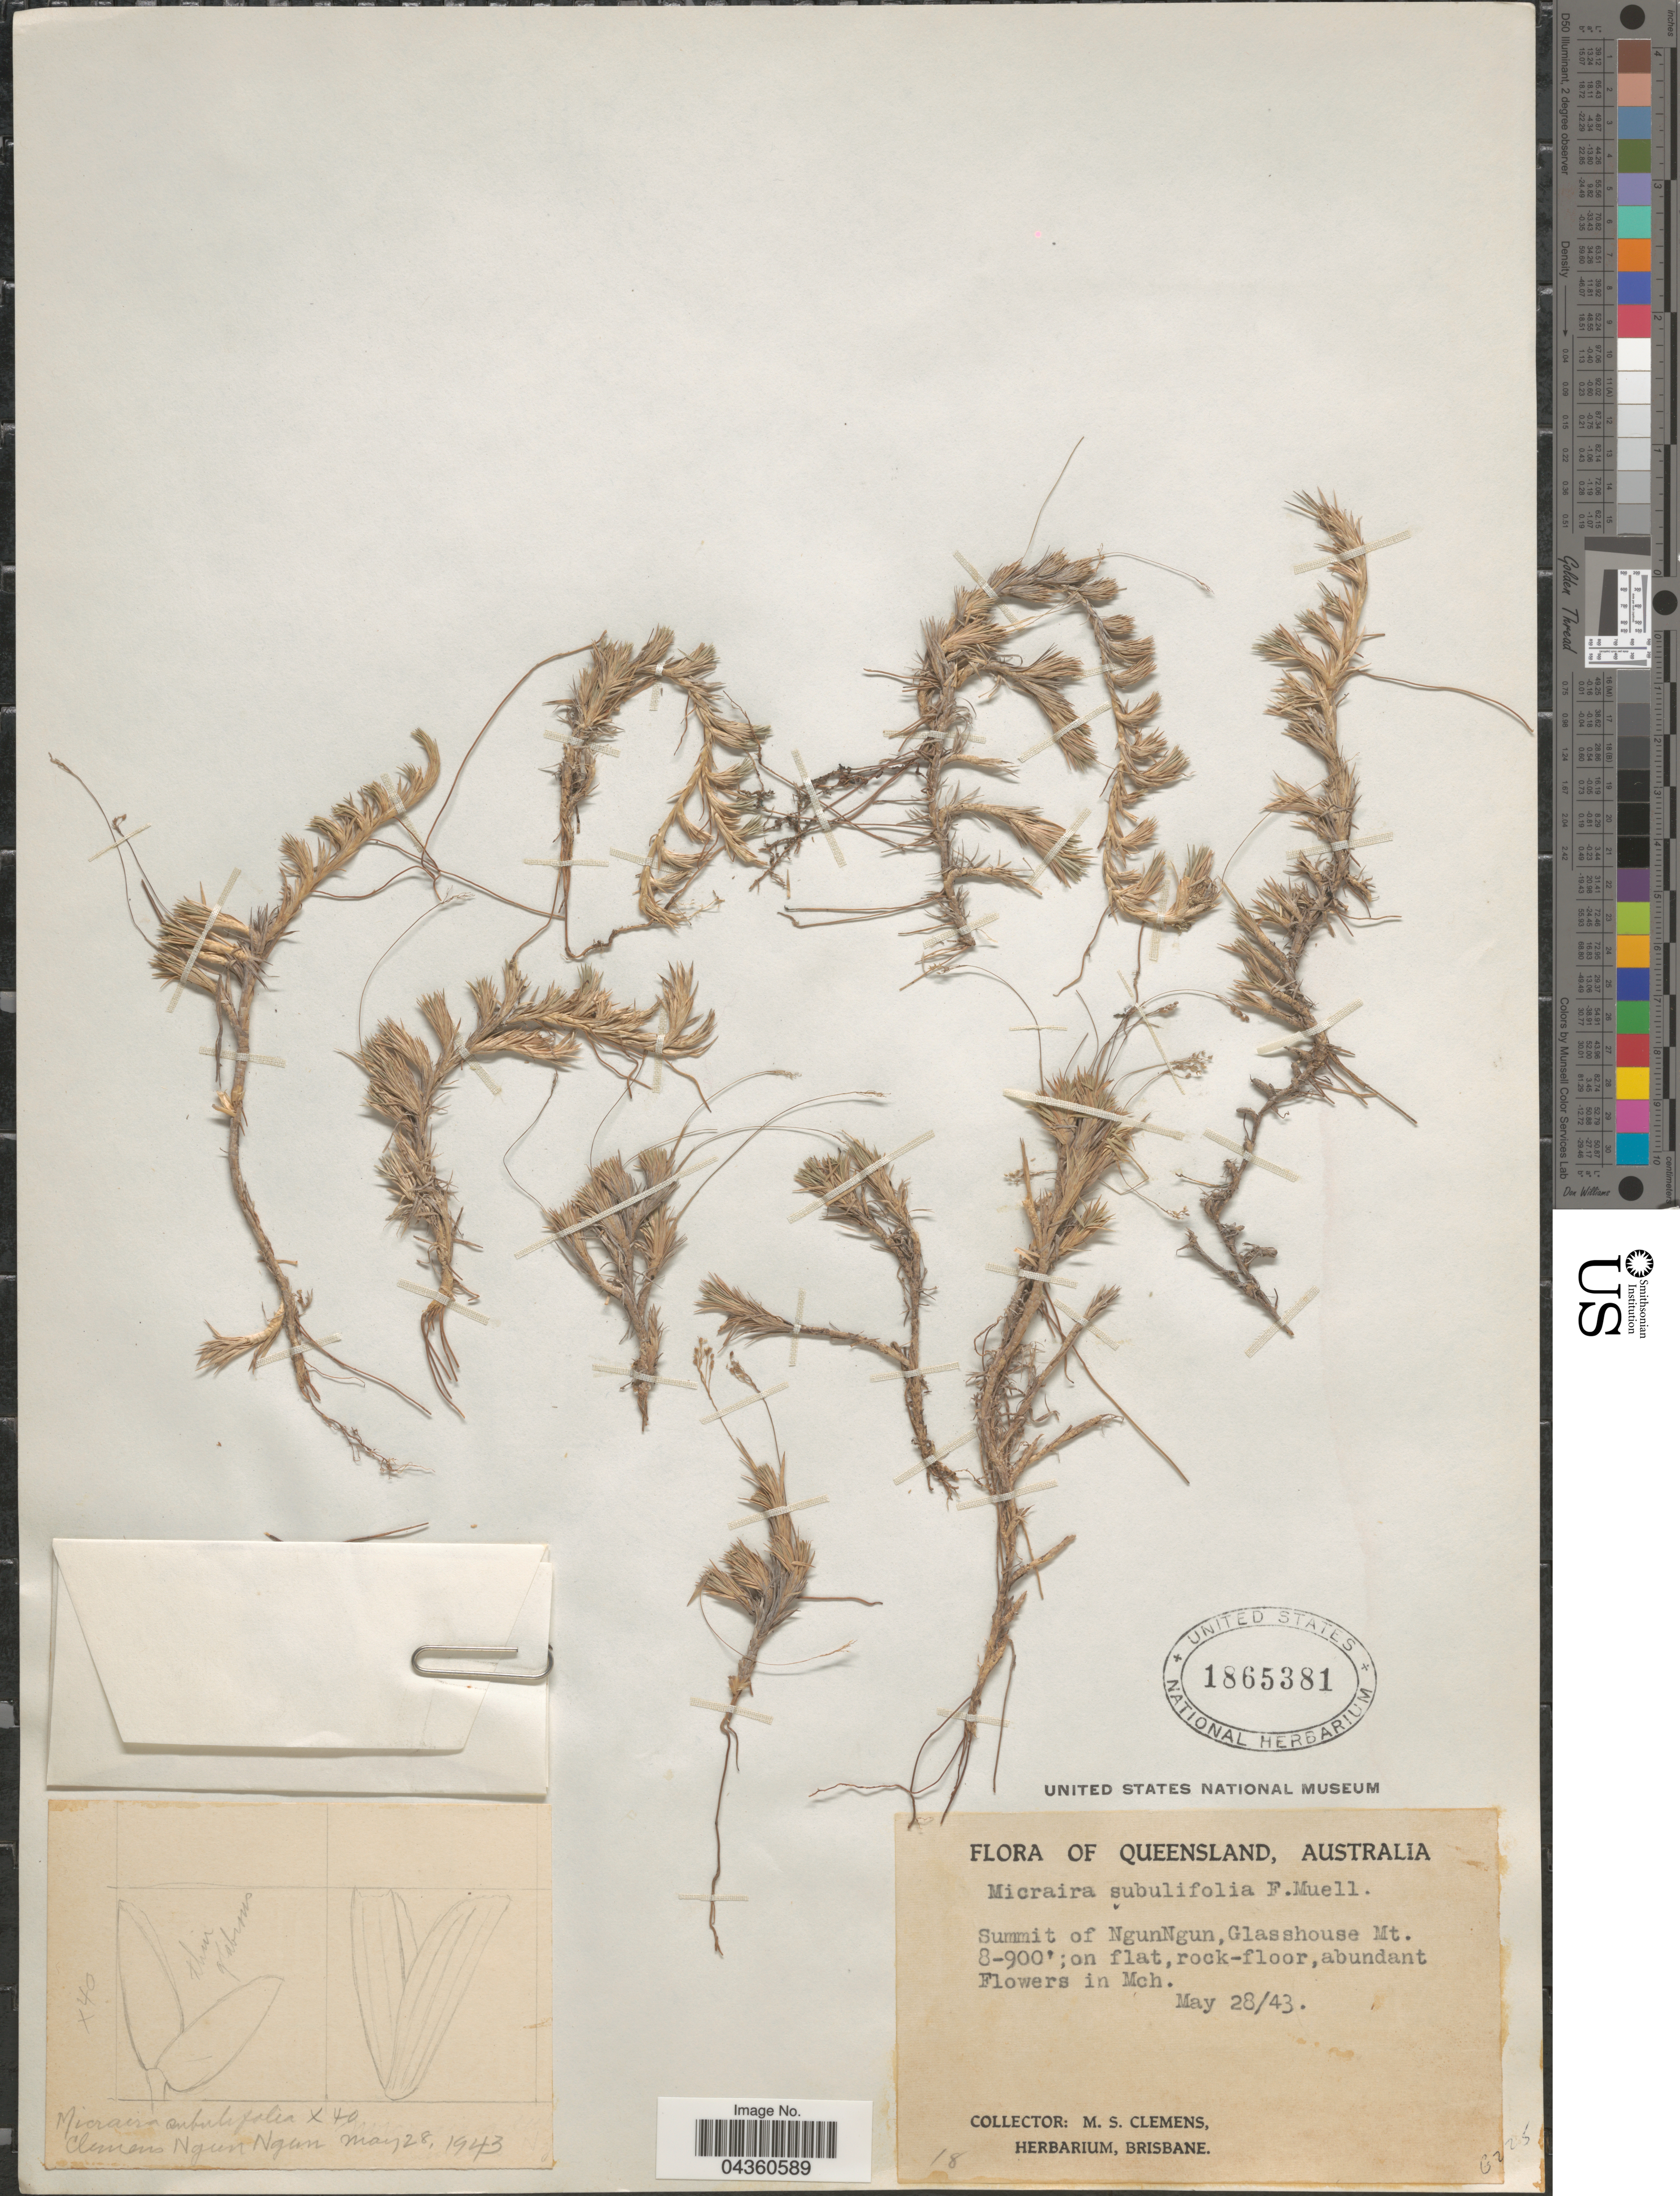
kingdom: Plantae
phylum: Tracheophyta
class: Liliopsida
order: Poales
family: Poaceae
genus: Micraira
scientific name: Micraira subulifolia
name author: F. Muell.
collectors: M. S. Clemens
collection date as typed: Transcribed d/m/y: 28/5/43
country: Australia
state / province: Queensland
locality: Summit of NgunNgun Glasshouse Mt.; on flat, rock-floor, abundant.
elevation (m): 244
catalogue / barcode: US 1865381